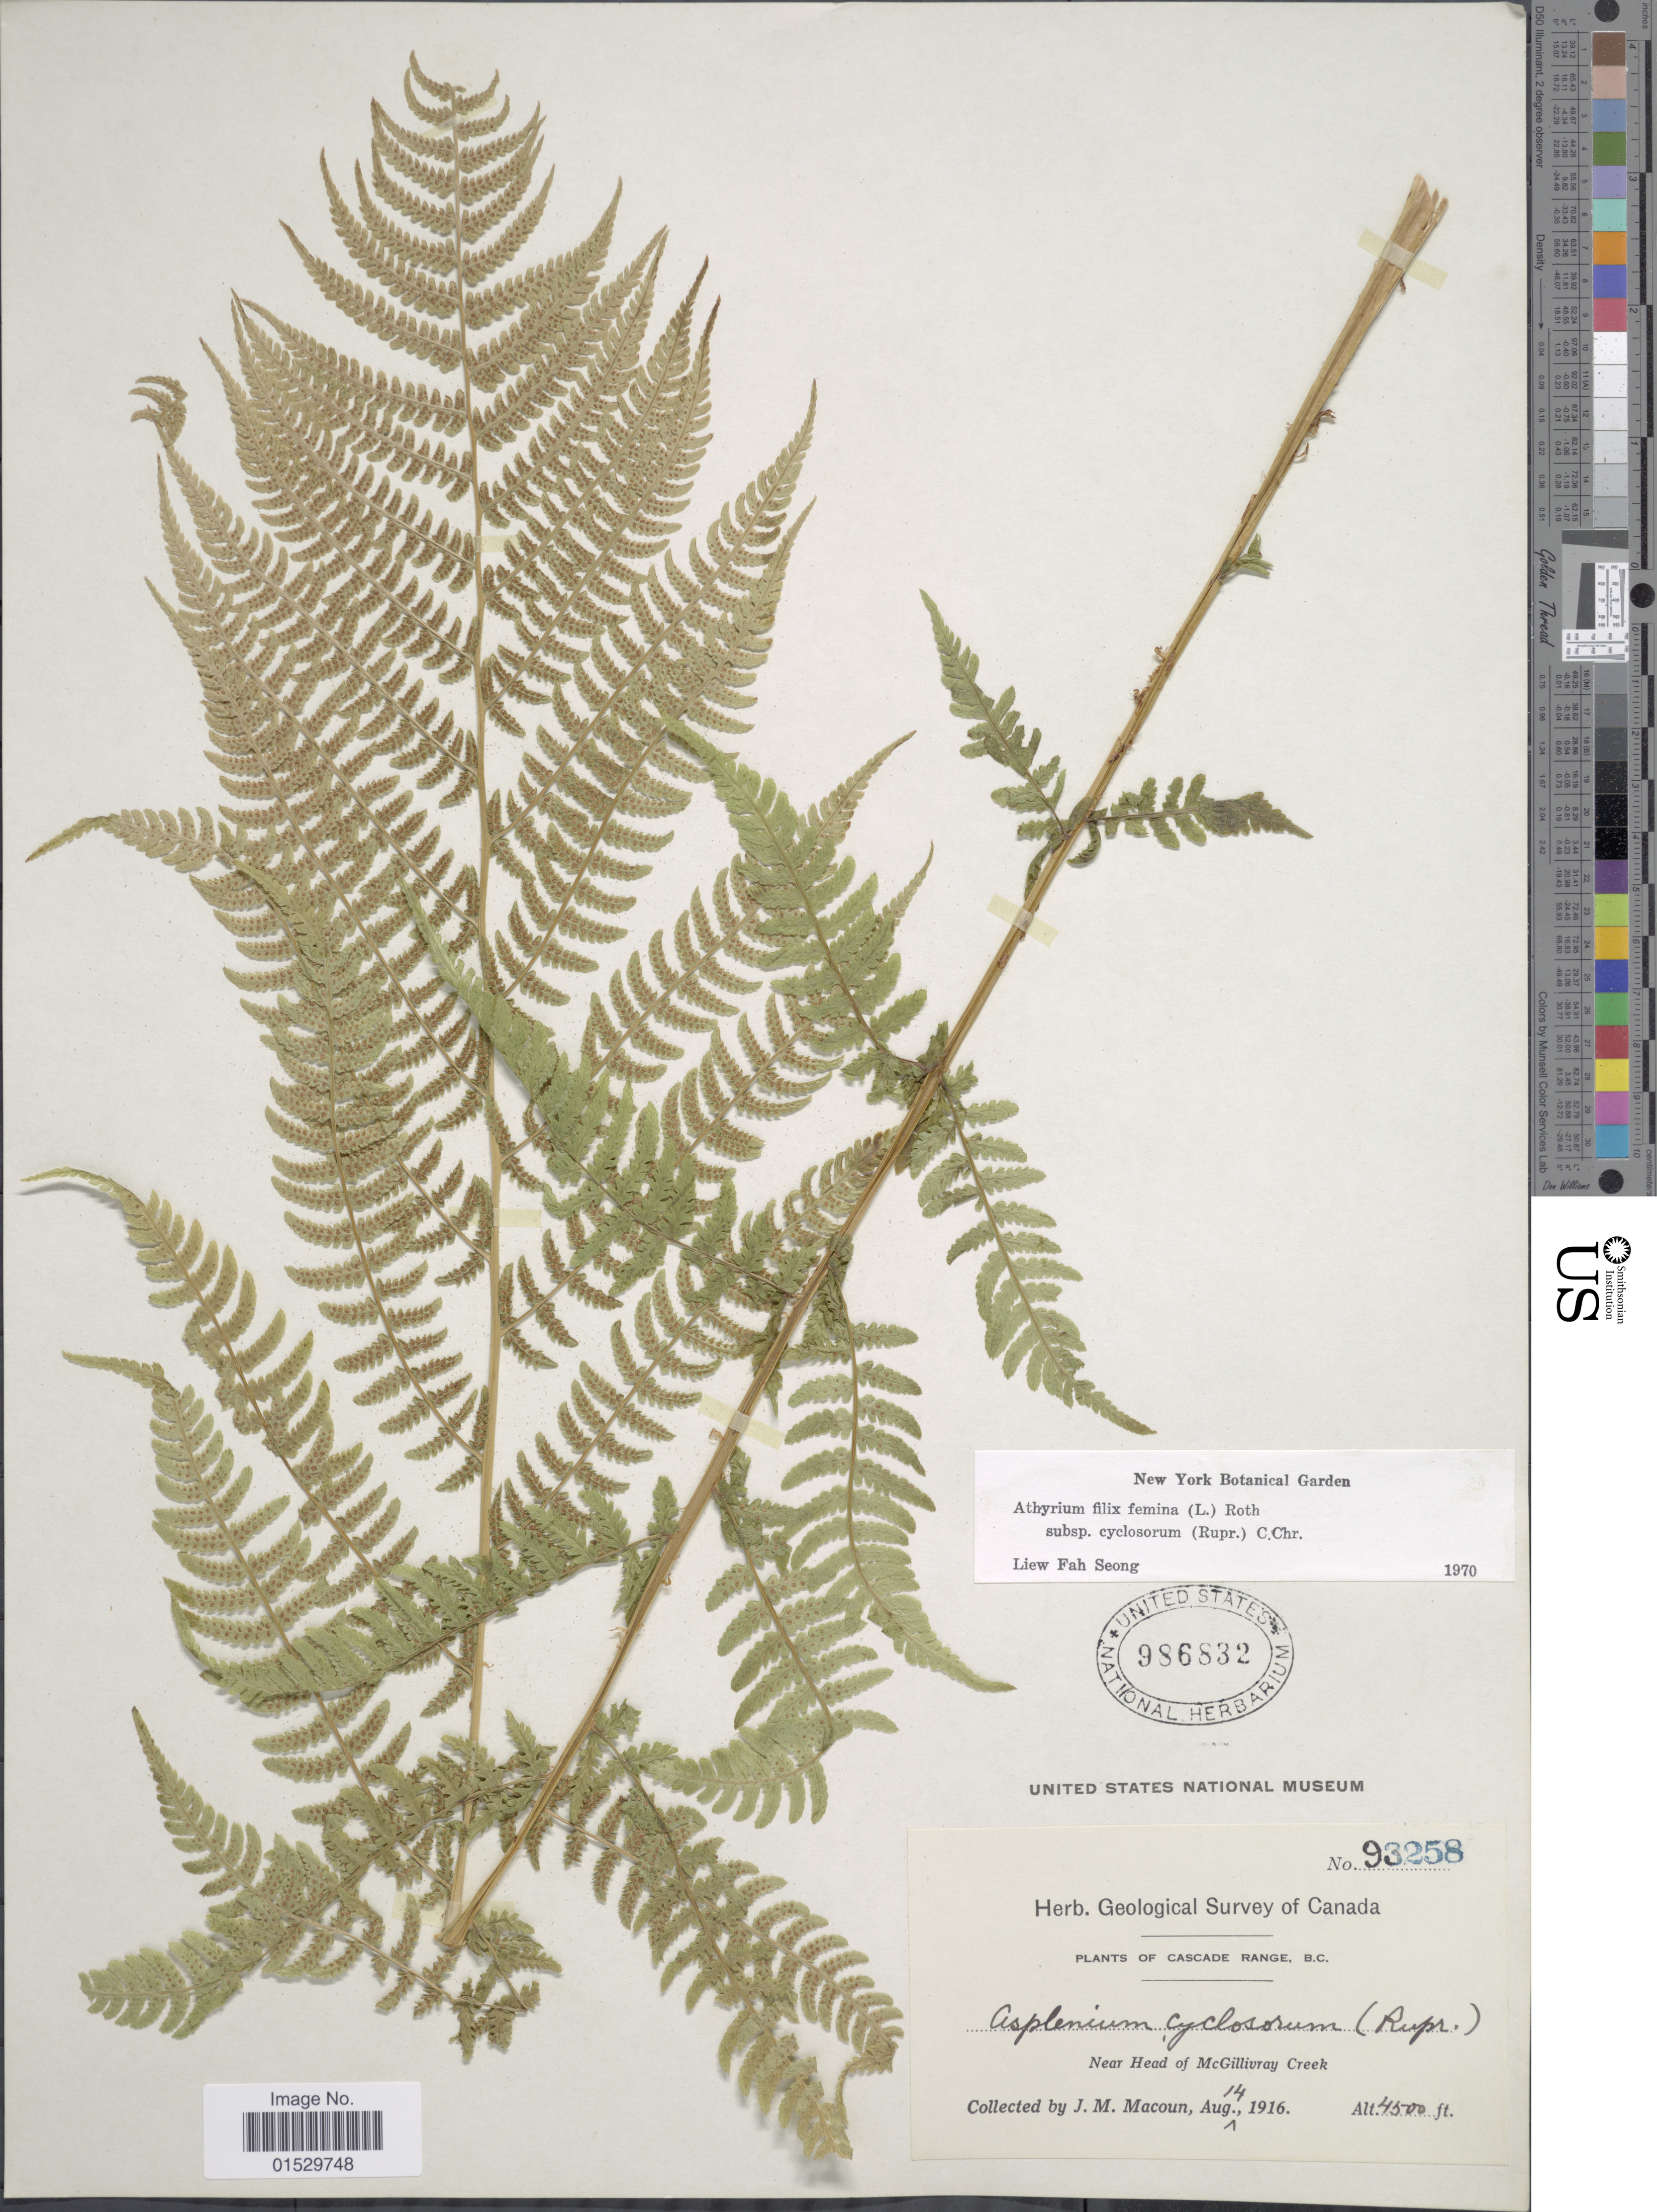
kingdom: Plantae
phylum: Tracheophyta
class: Polypodiopsida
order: Polypodiales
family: Athyriaceae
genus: Athyrium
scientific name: Athyrium filix-femina subsp. cyclosorum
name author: (Rupr.) C. Chr.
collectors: J. M. Macoun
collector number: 93258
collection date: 1916-08-14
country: Canada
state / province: British Columbia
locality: Cascade Range, B. C., Near Head of McGillivray Creek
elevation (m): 1372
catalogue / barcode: US 986832